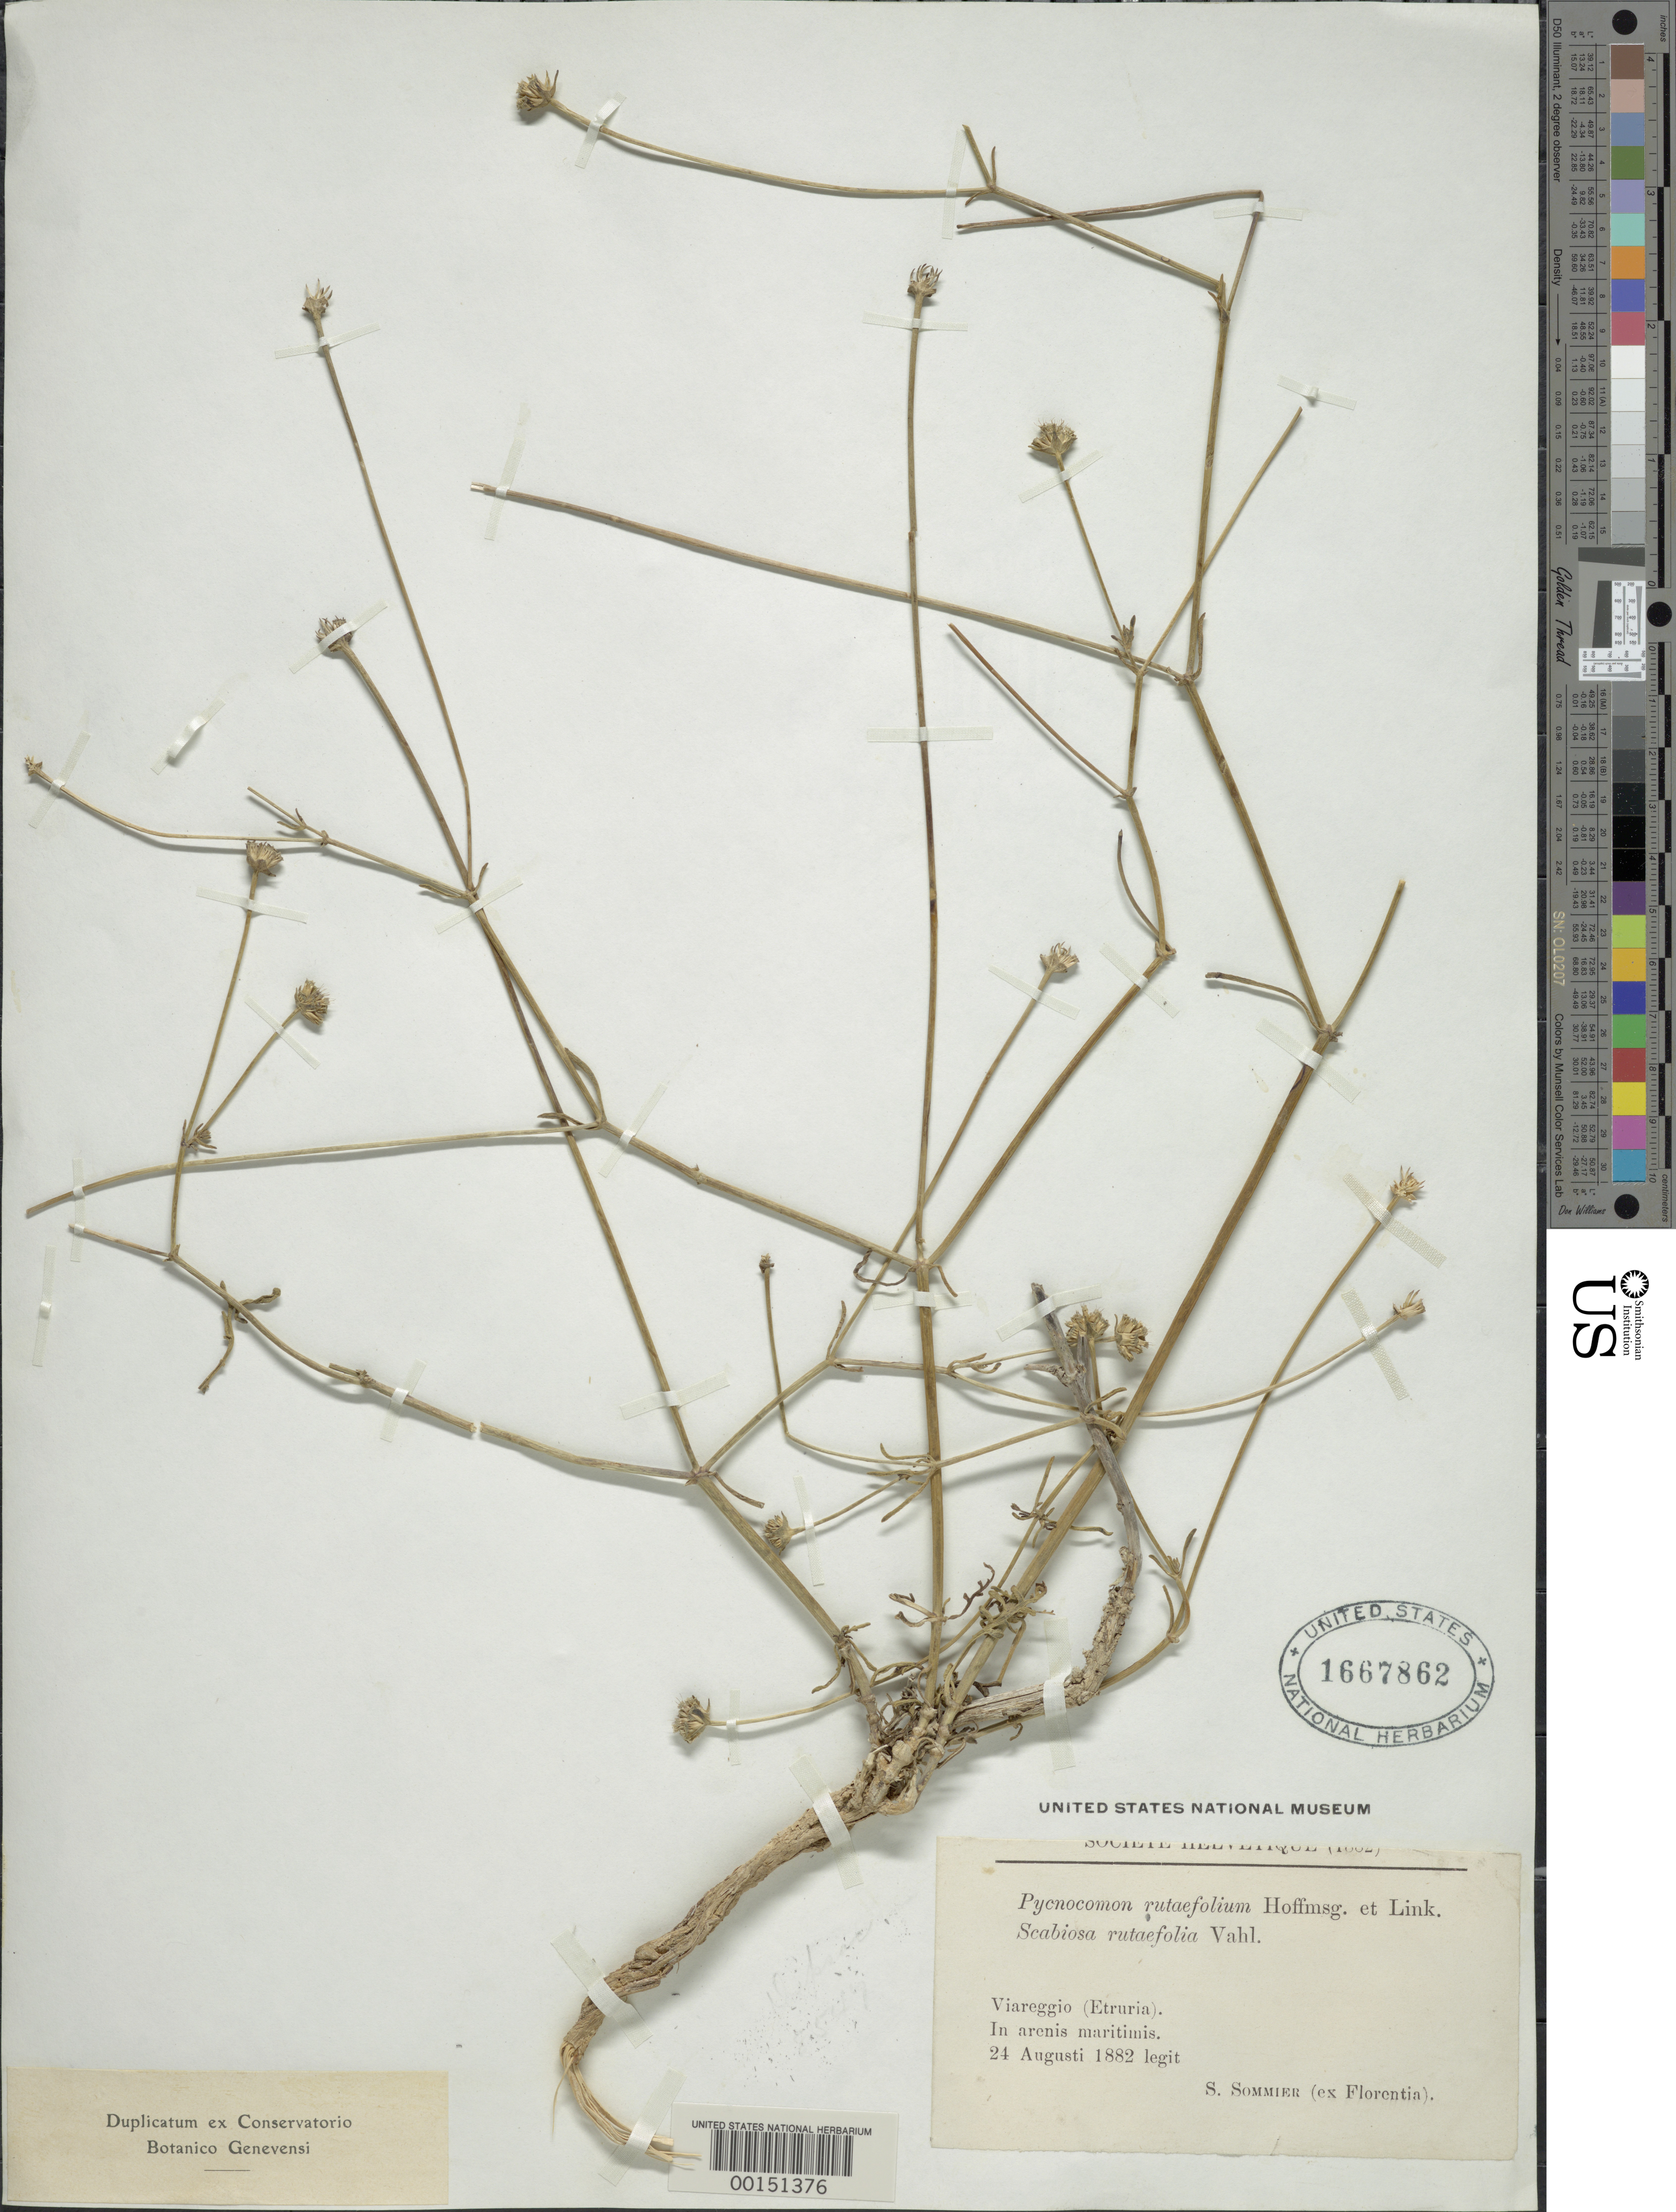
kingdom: Plantae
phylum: Tracheophyta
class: Magnoliopsida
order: Dipsacales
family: Caprifoliaceae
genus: Scabiosa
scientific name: Scabiosa rutaefolium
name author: Vahl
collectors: S. Sommier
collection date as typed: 24 Aug 1882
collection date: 1882-08-24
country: Italy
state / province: Tuscany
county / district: Lucca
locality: Viareggio (Etruria)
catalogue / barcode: US 1667862